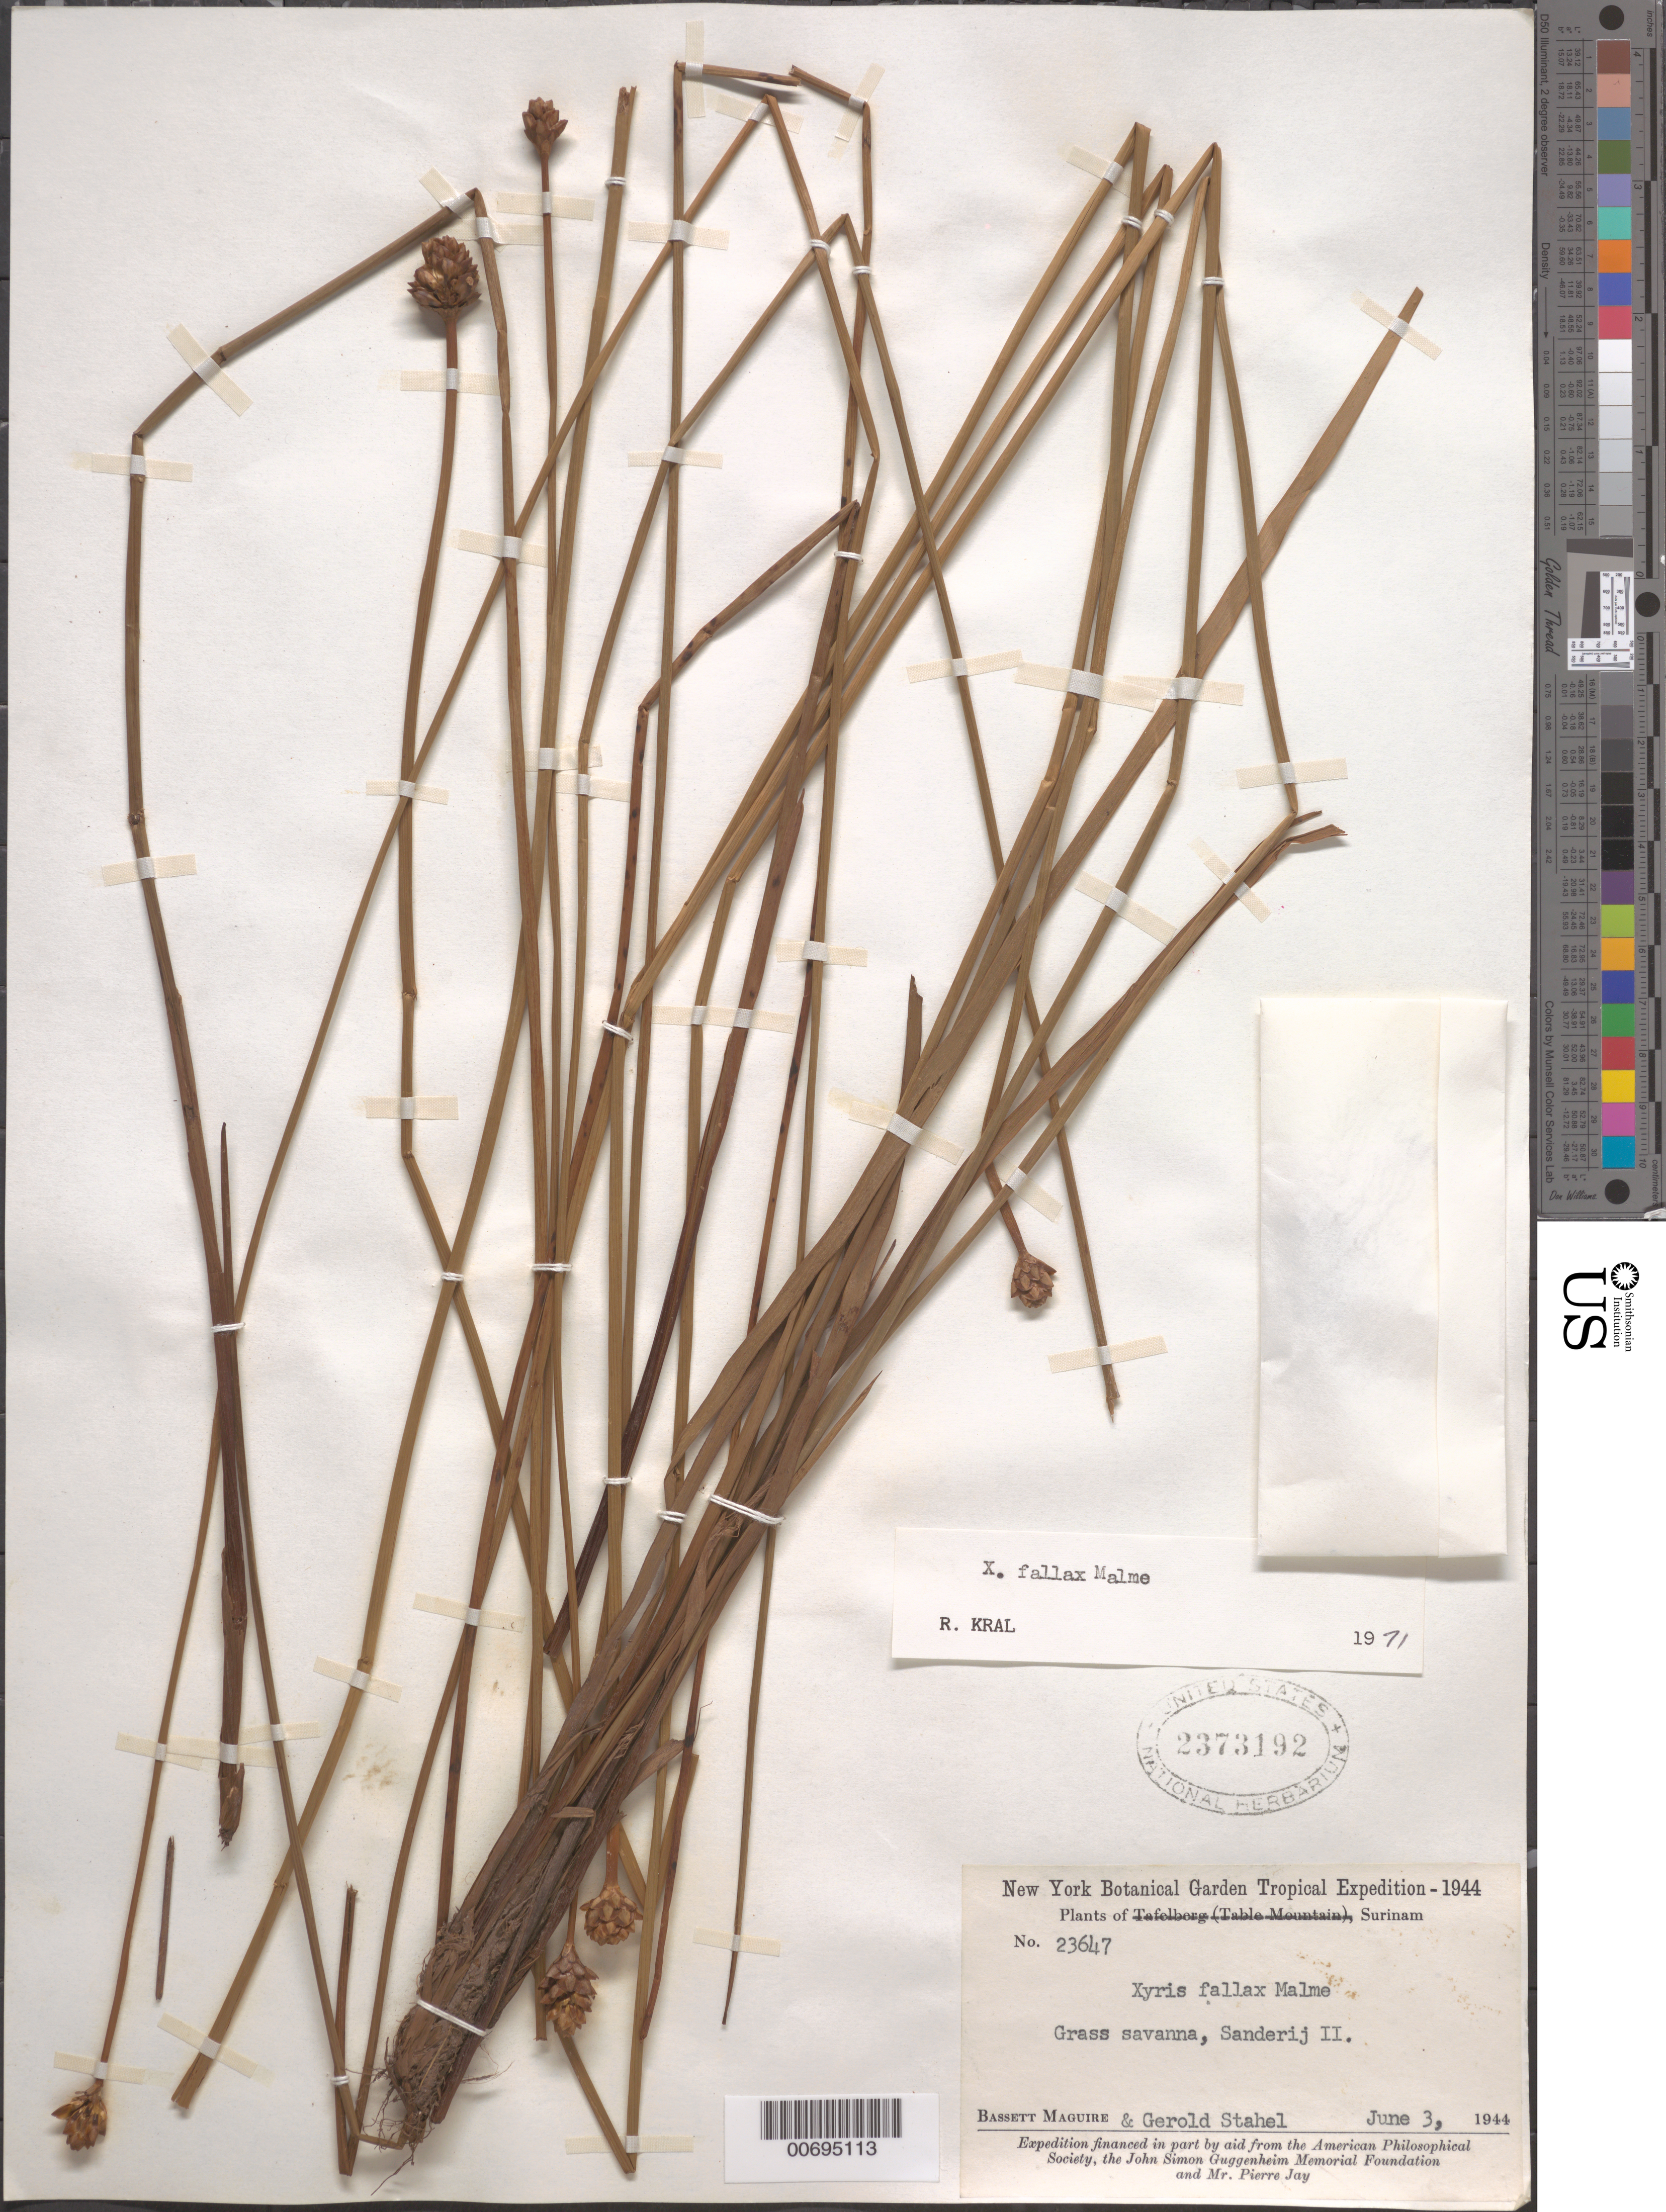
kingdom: Plantae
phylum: Tracheophyta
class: Liliopsida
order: Poales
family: Xyridaceae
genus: Xyris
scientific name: Xyris fallax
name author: Malme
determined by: Kral, Robert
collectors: B. Maguire & G. Stahel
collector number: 23647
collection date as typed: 3-Jun-44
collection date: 1944-06-03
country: Suriname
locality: Zanderij Is, Sectie O, km 70, along railroad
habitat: Grass savanna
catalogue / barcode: US 2373192